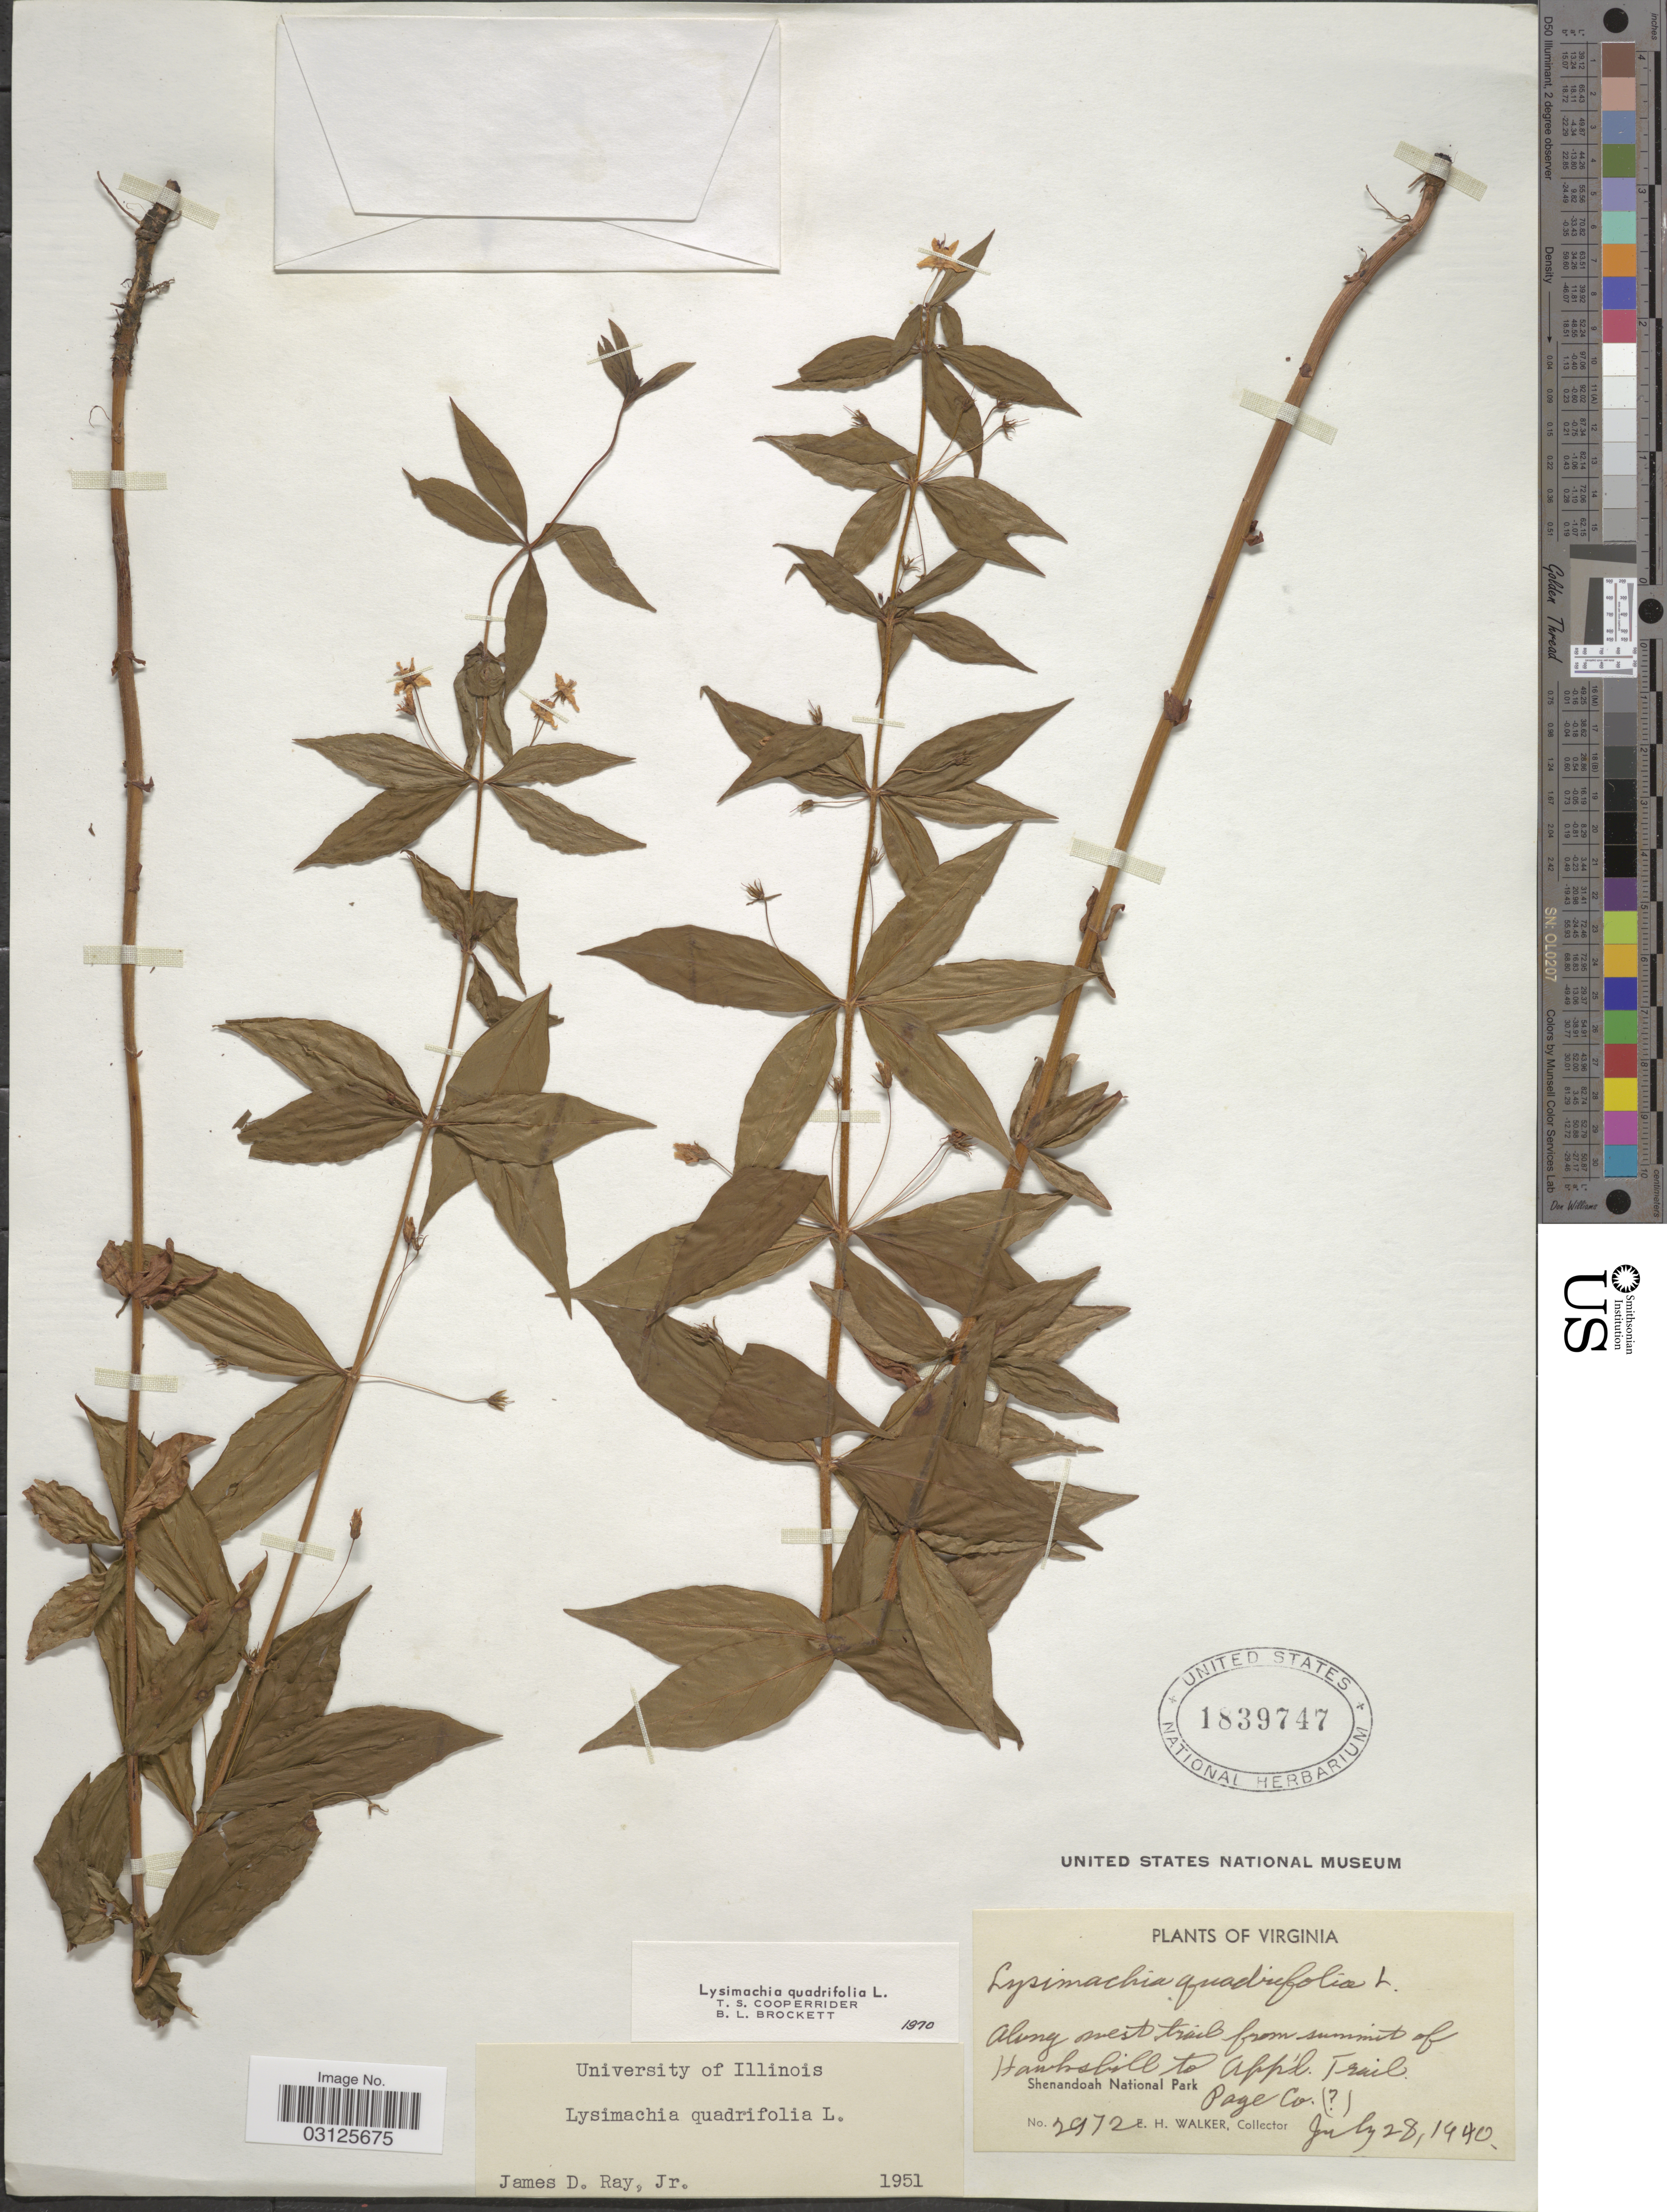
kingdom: Plantae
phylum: Tracheophyta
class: Magnoliopsida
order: Ericales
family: Primulaceae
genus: Lysimachia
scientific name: Lysimachia quadrifolia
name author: L.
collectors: E. H. Walker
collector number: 2972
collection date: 1940-07-28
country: United States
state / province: Virginia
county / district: Page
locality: Along west trail from summit of Hawksbill to App'l. Trail. Shenandoah National Park, Page Co.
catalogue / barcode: US 1839747